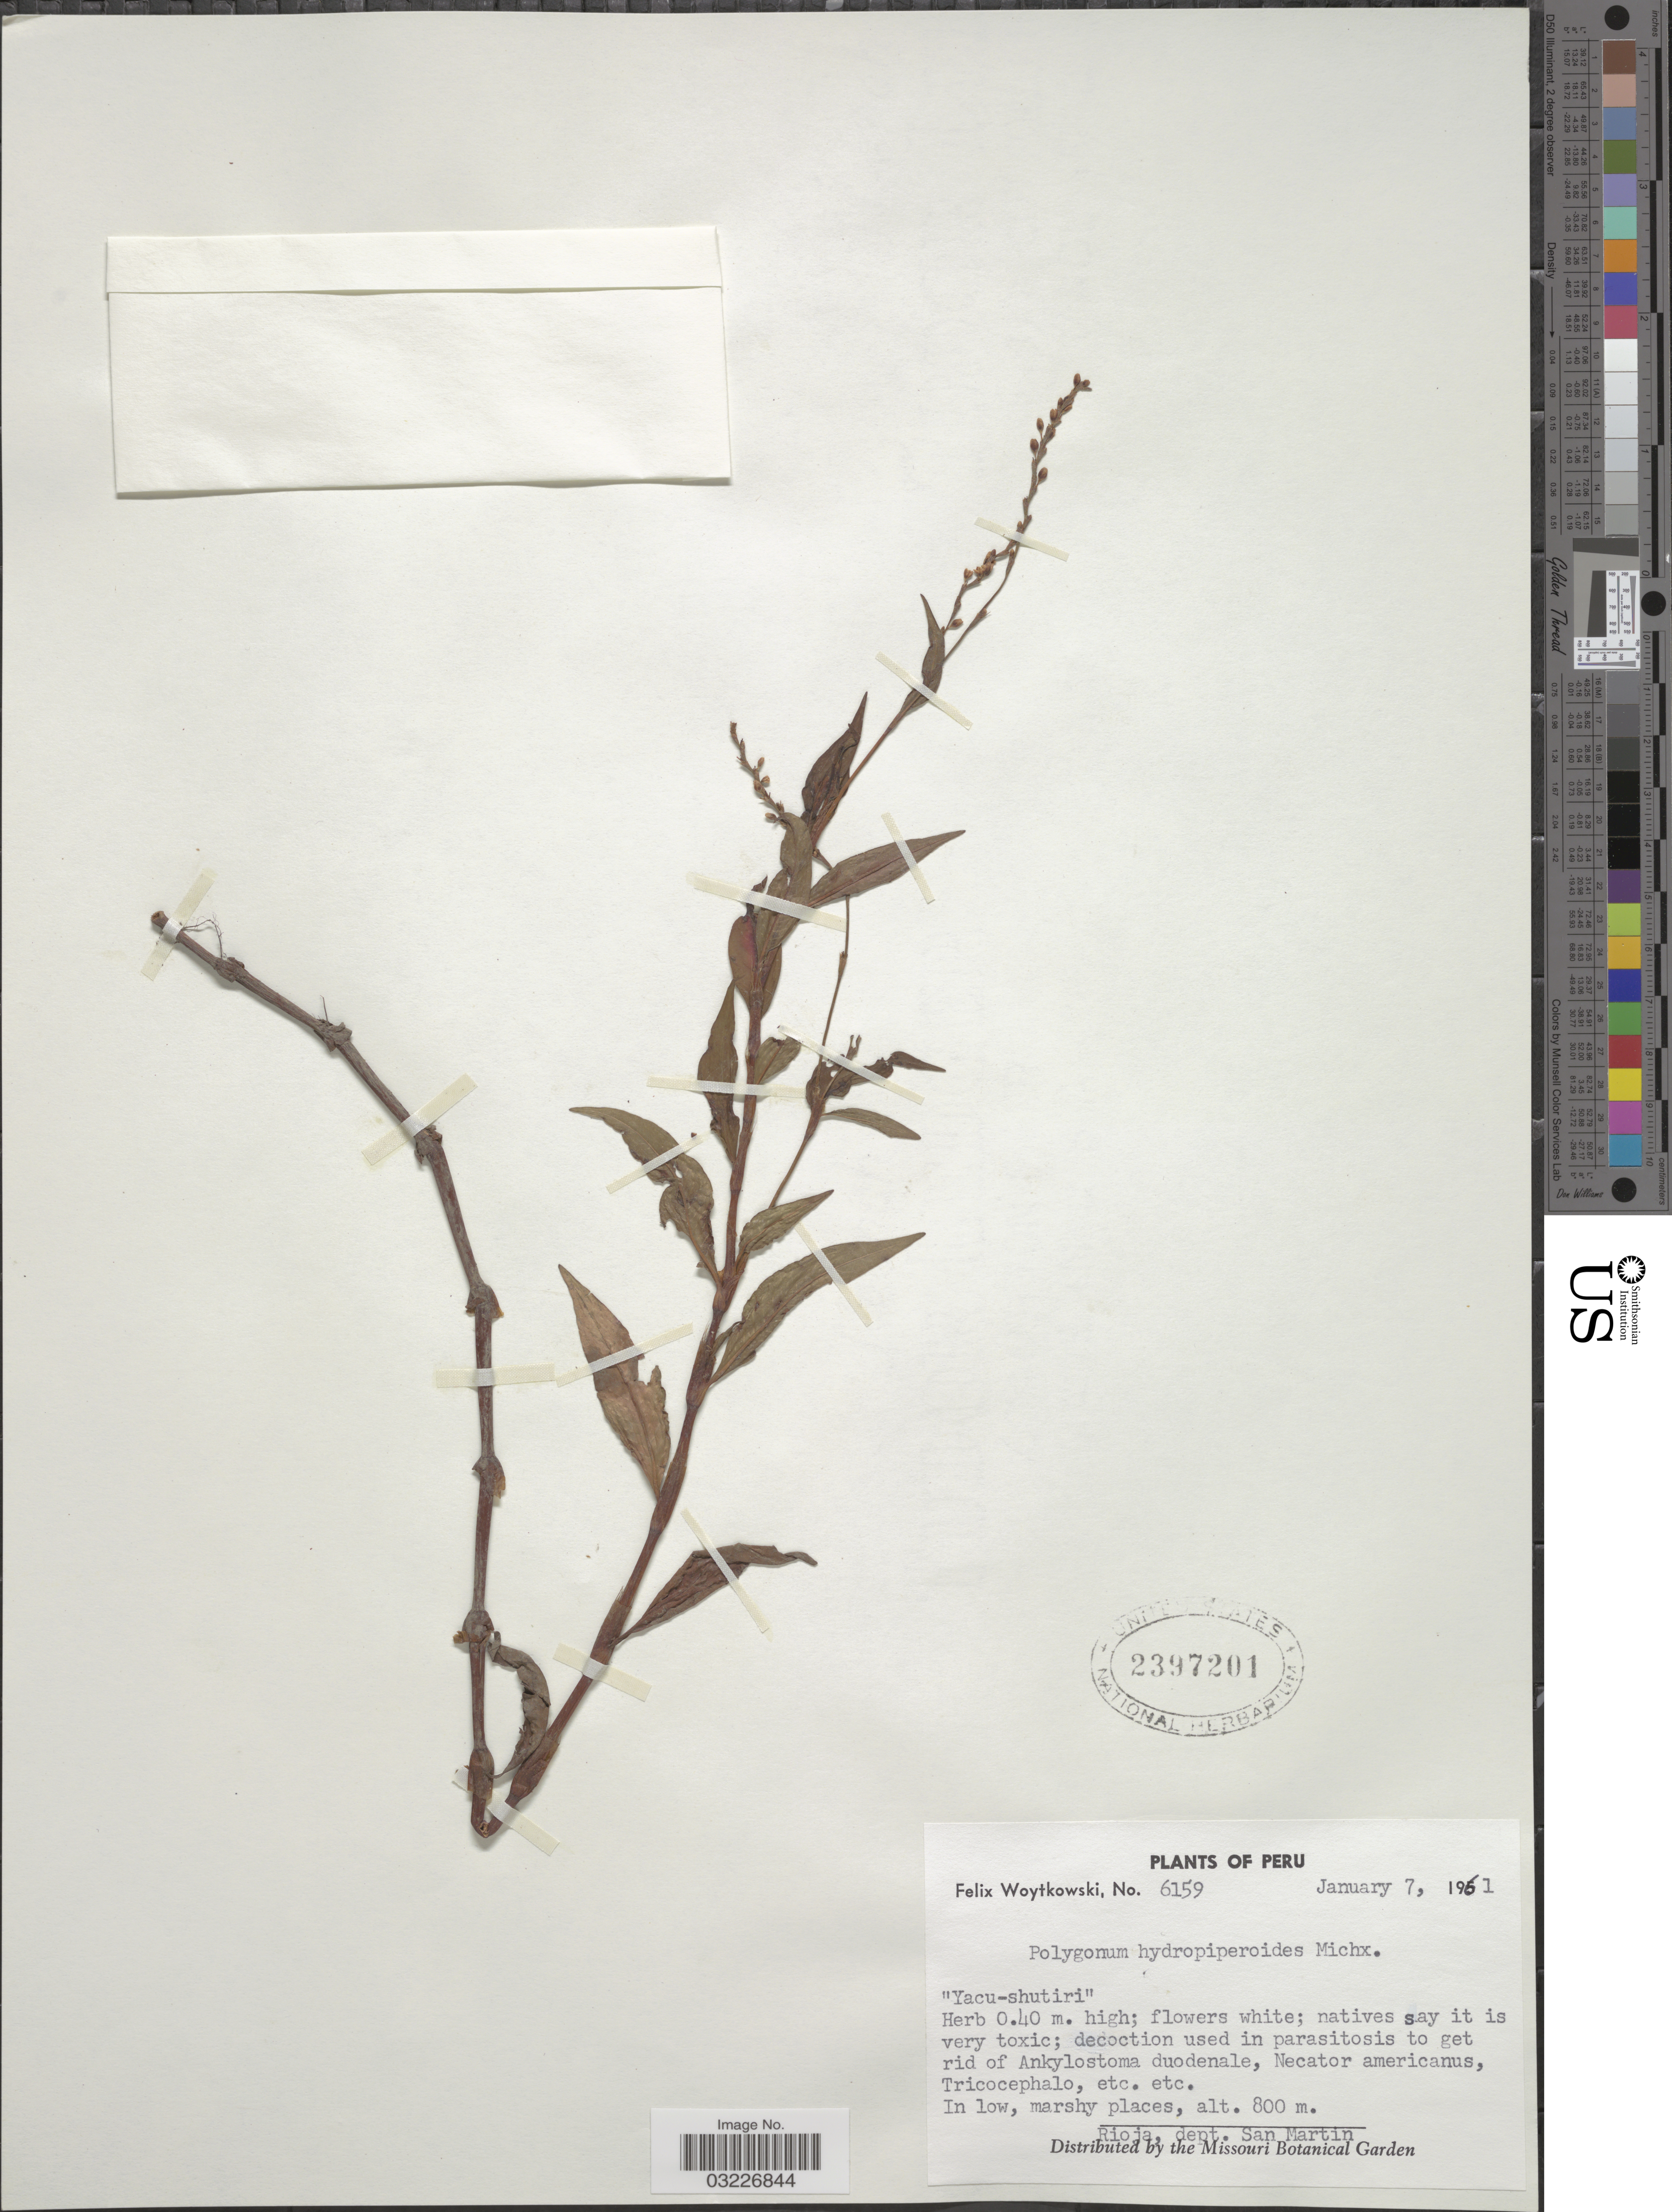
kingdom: Plantae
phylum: Tracheophyta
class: Magnoliopsida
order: Caryophyllales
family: Polygonaceae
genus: Polygonum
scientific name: Polygonum hydropiperoides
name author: Michx.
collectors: F. Woytkowski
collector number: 6159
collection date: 1961-01-07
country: Peru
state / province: San Martín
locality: Rioja, dept. San Martin.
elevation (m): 800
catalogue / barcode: US 2397201